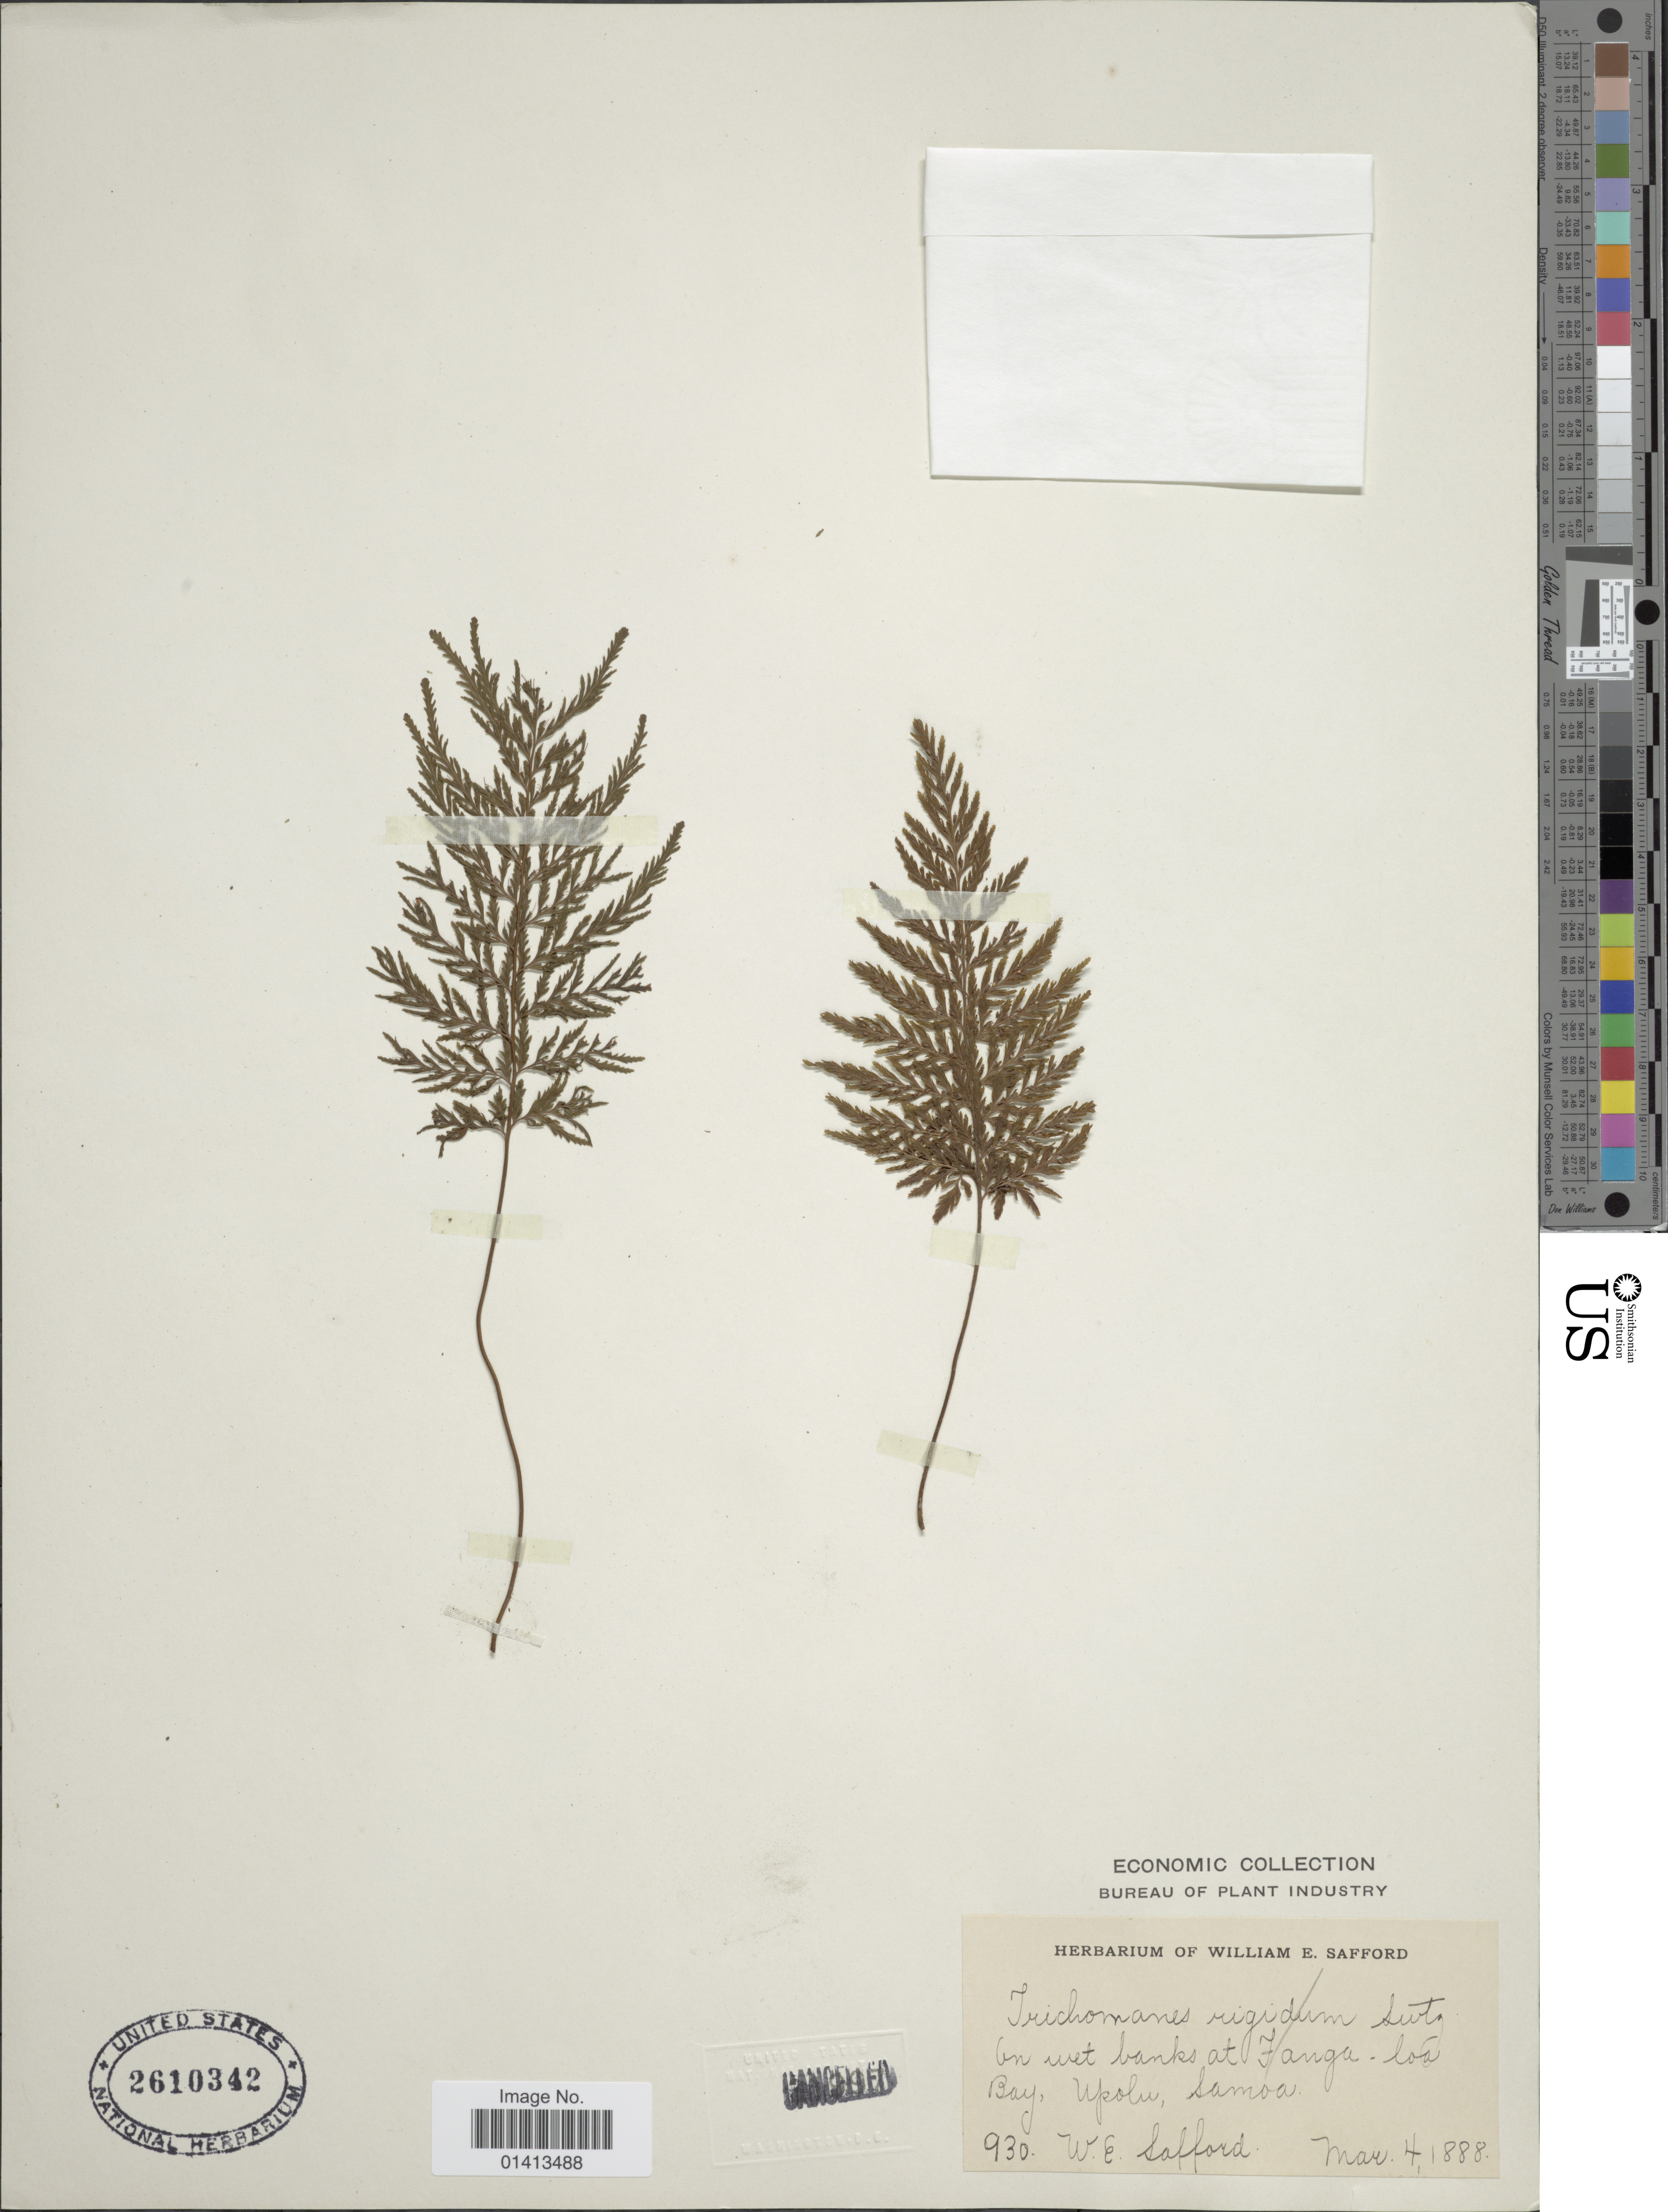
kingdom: Plantae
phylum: Tracheophyta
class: Polypodiopsida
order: Hymenophyllales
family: Hymenophyllaceae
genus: Crepidomanes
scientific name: Crepidomanes sp.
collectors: W. E. Safford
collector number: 930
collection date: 1888-03-04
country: Samoa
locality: On wet banks at Fanga-loa Bay, Upolu, Samoa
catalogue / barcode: US 2610342